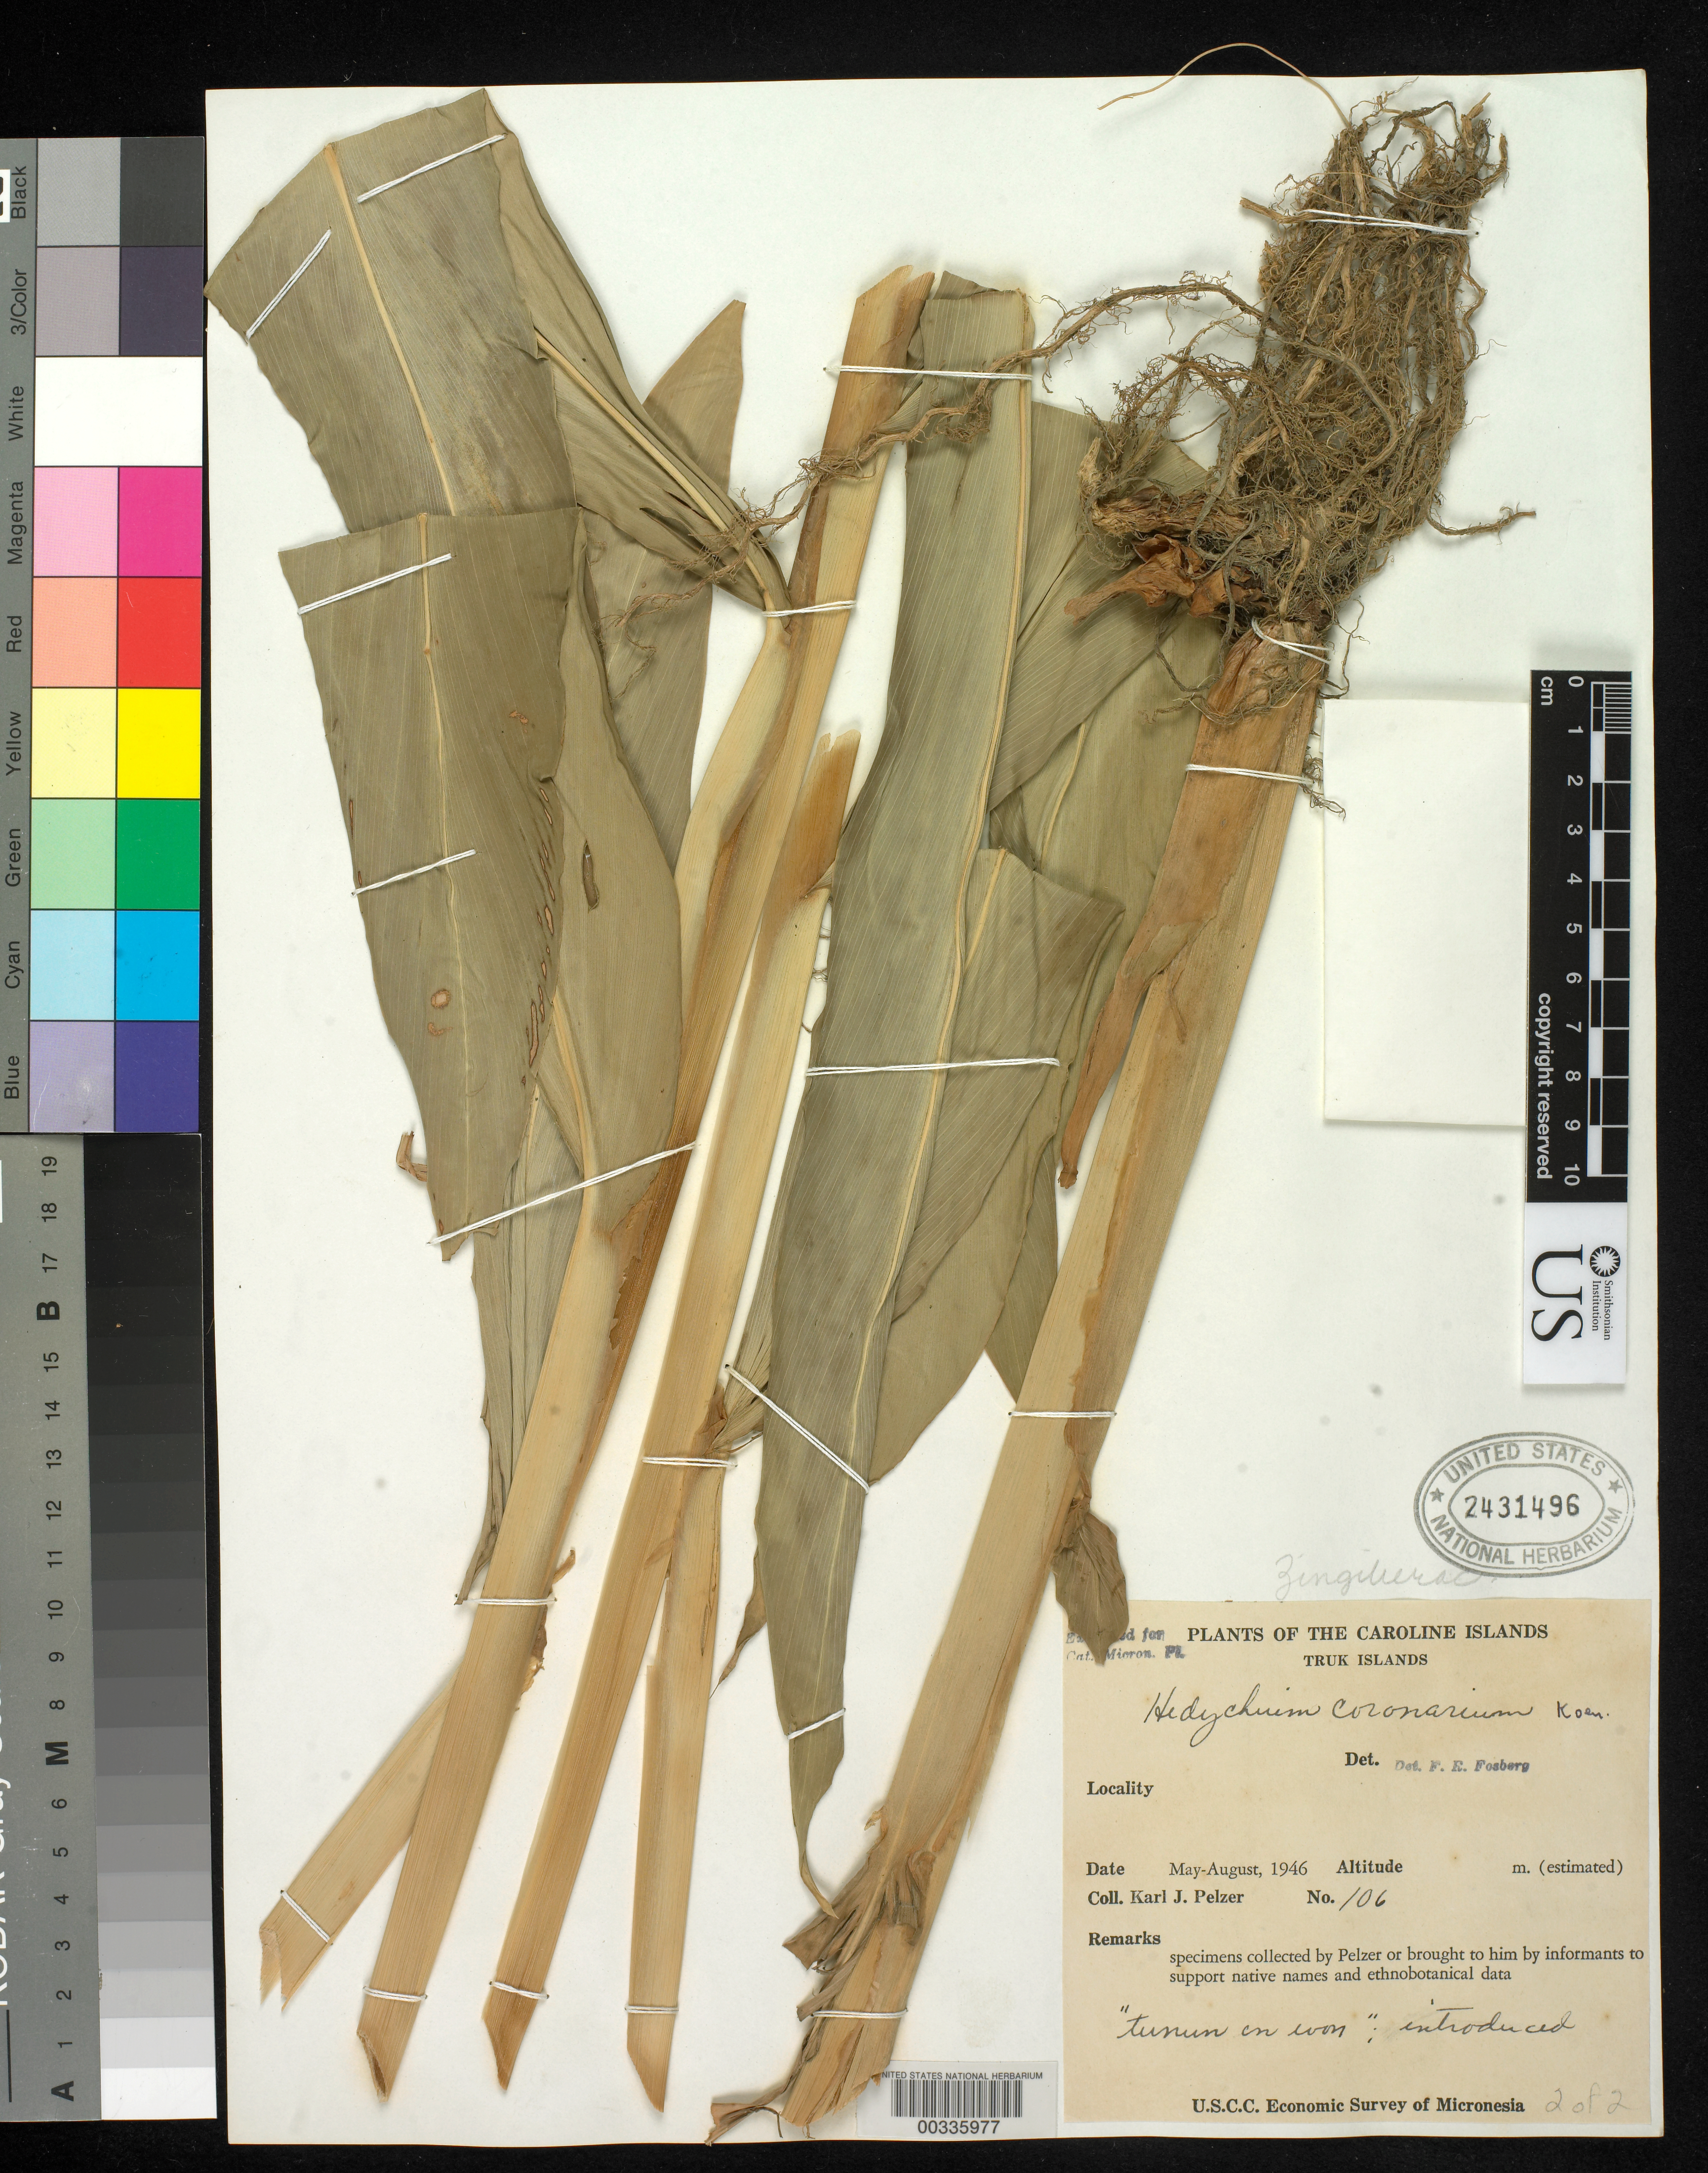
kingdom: Plantae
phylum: Tracheophyta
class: Liliopsida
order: Zingiberales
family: Zingiberaceae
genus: Hedychium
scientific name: Hedychium coronarium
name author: J. Koenig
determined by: Fosberg, F. R.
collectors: K. J. Pelzer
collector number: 106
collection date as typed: May 1946 to -- Aug 1946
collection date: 1946-05/1946-08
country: Micronesia, Federated States of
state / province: Truk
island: Truk (Chuuk) Is.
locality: Truk Is.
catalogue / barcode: US 2431496